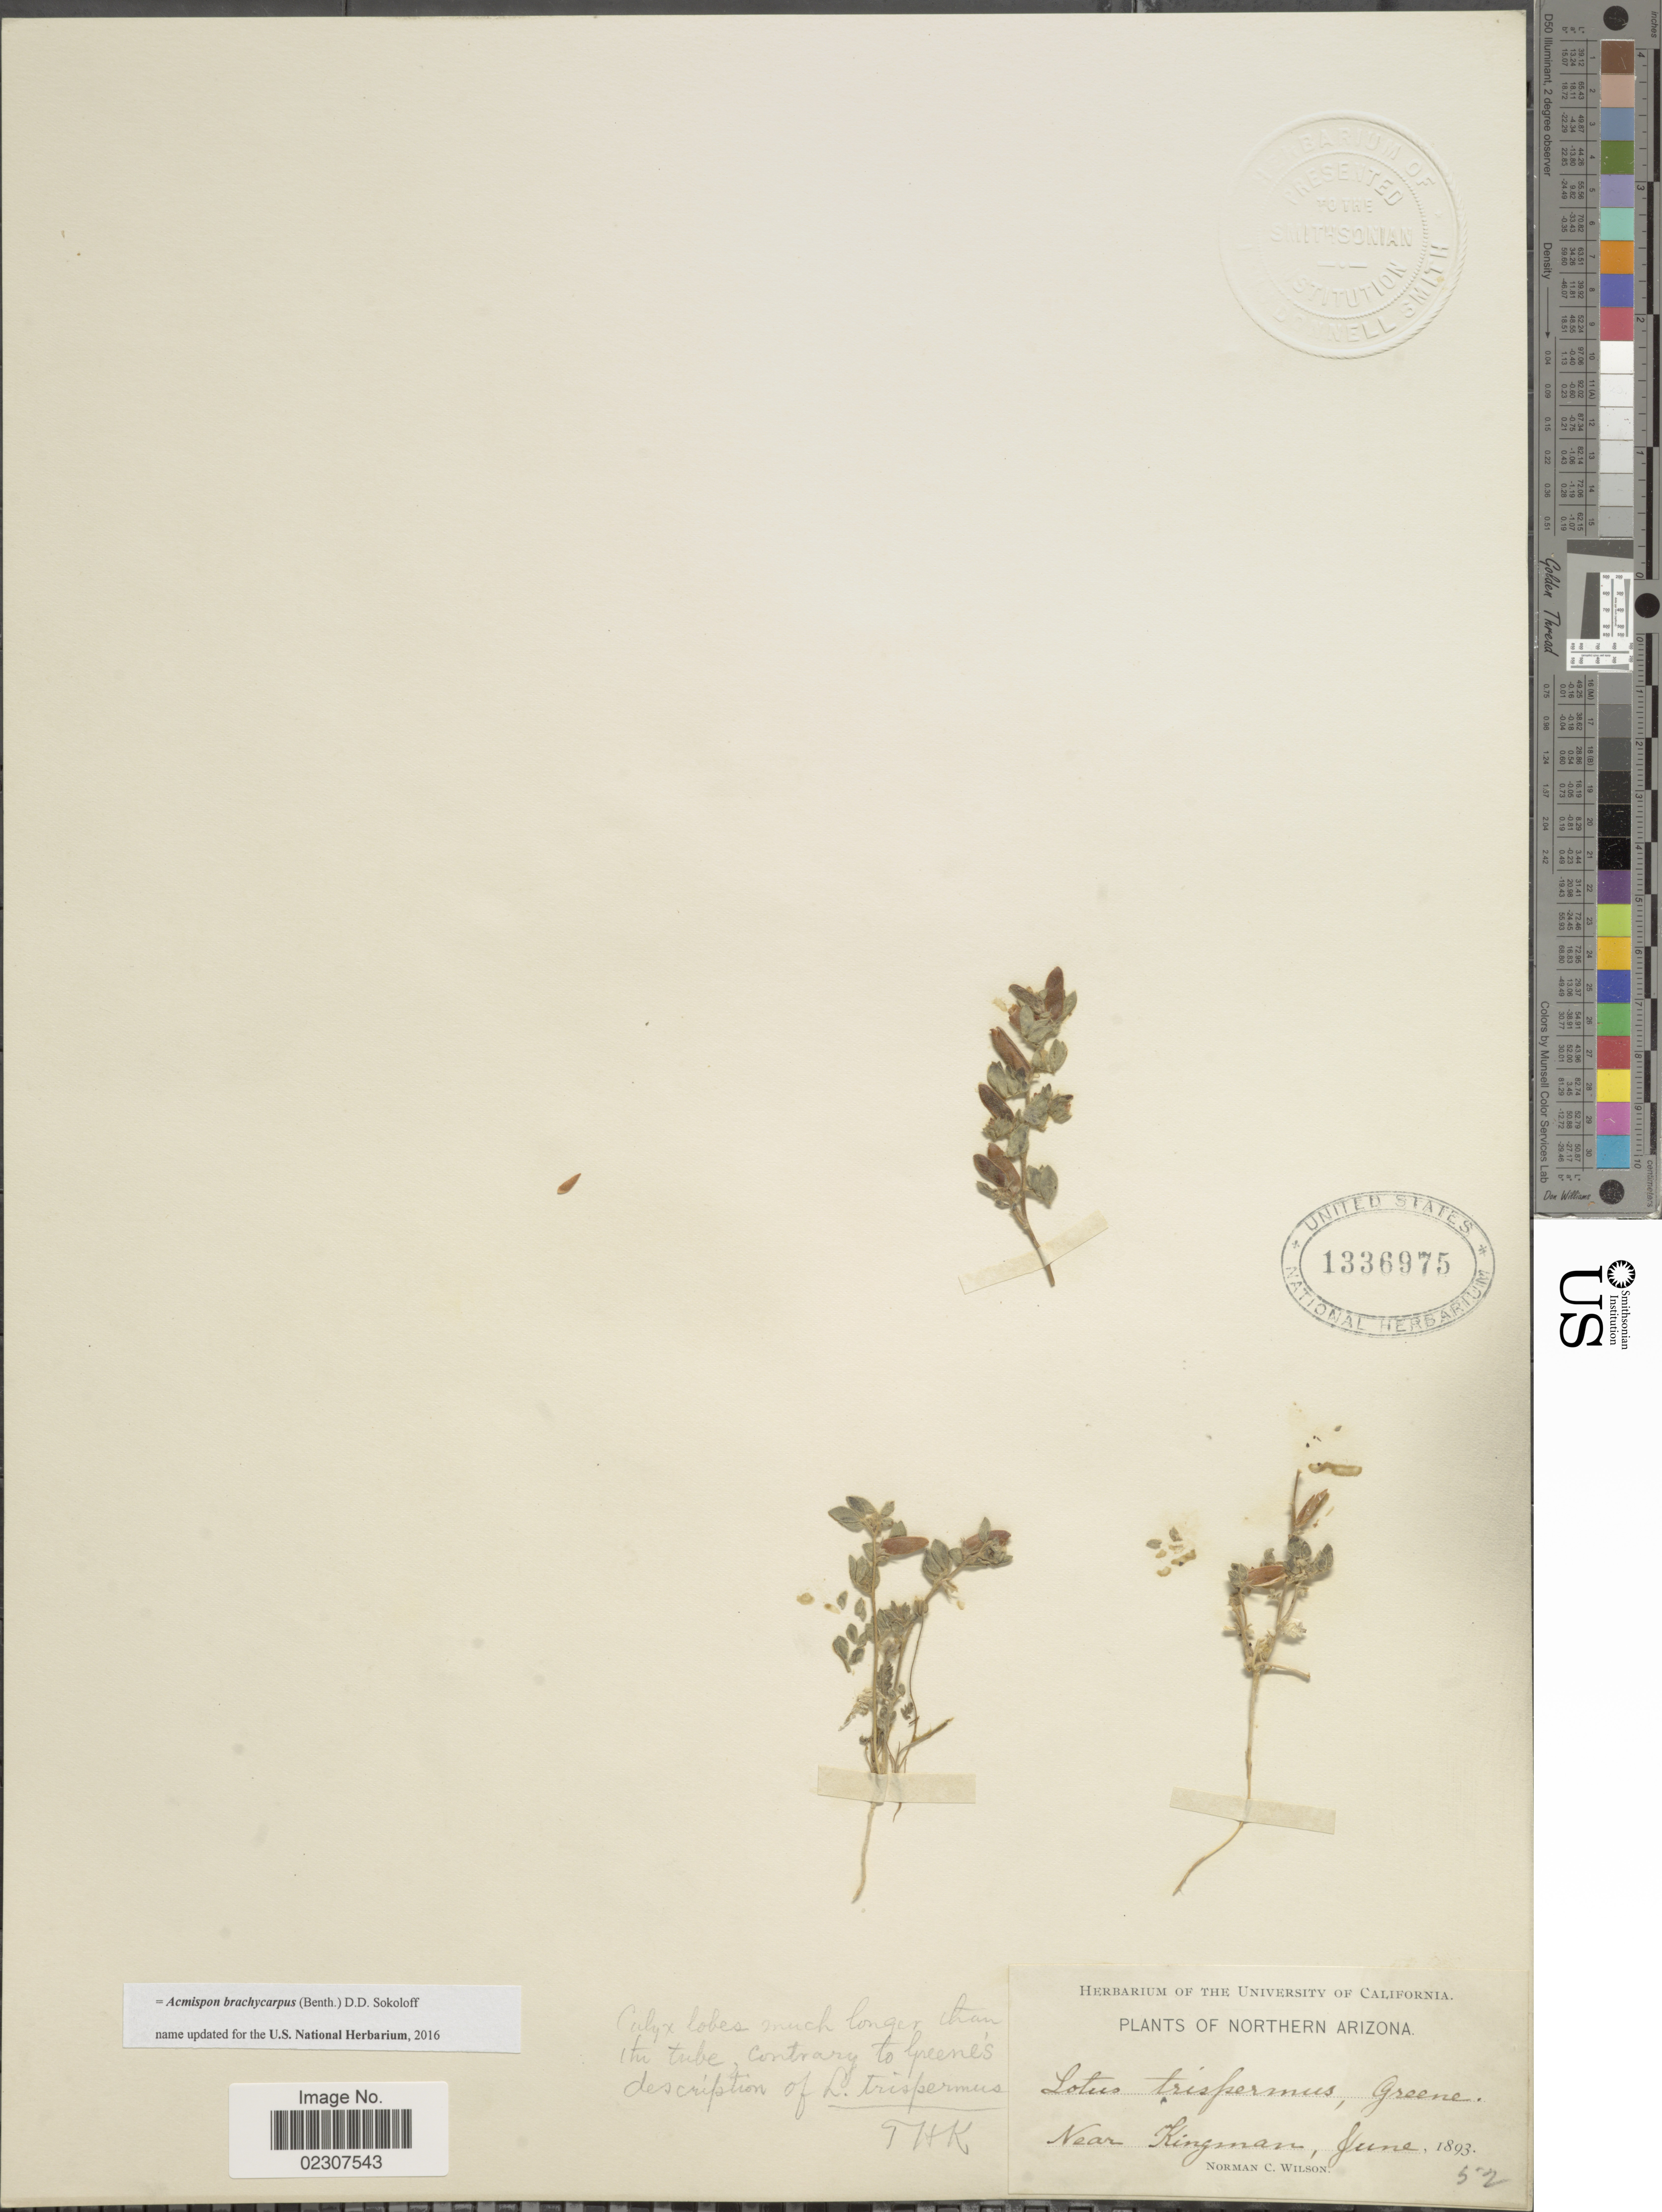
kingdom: Plantae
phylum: Tracheophyta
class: Magnoliopsida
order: Fabales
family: Fabaceae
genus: Acmispon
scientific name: Acmispon brachycarpus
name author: (Benth.) D.D. Sokoloff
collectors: N. C. Wilson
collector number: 52?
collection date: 1893-06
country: United States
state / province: Arizona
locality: Northern Arizona, Near Kingman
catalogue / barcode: US 1336975